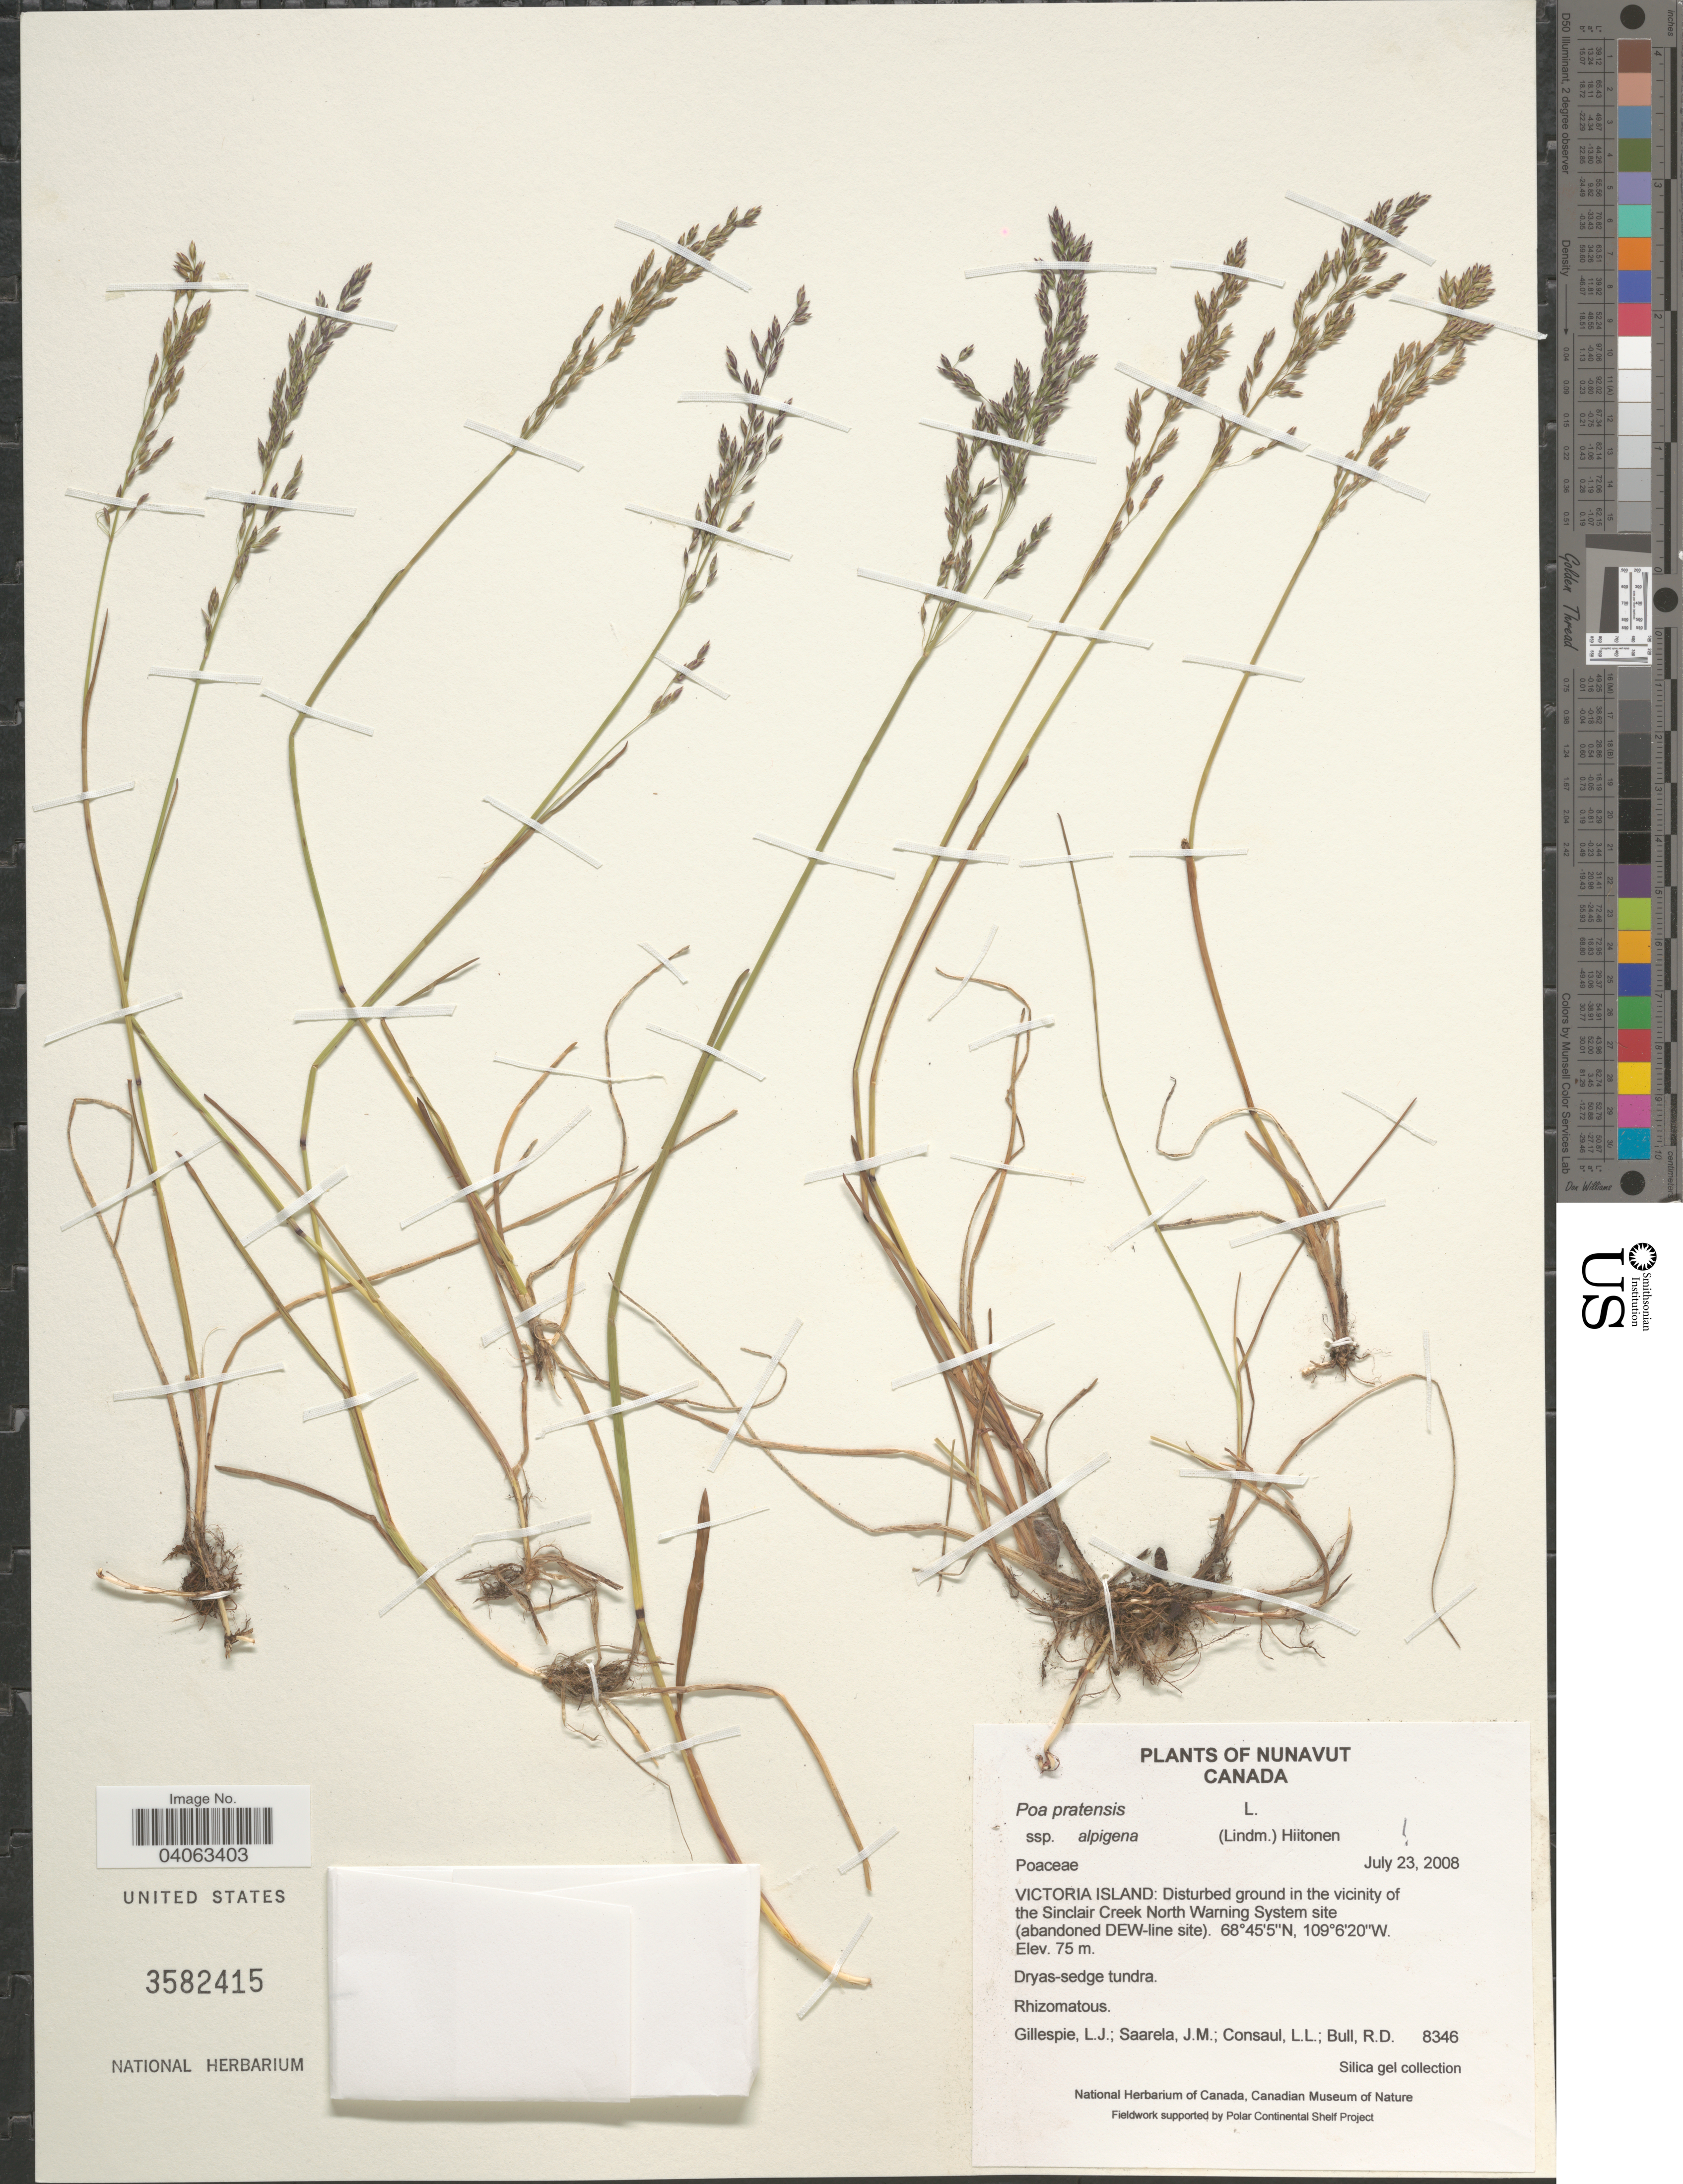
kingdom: Plantae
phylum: Tracheophyta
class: Liliopsida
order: Poales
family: Poaceae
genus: Poa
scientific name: Poa pratensis subsp. alpigena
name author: (Lindm.) Hiitonen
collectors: L. Gillespie, J. Saarela, L. Consaul & R. Bull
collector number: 8346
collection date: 2008-07-23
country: Canada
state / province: Nunavut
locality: Victoria Island: Disturbed ground in the vicinity of the Sinclair Creek North Warning System site (abandoned DEW-line site).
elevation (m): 75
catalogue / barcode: US 3582415